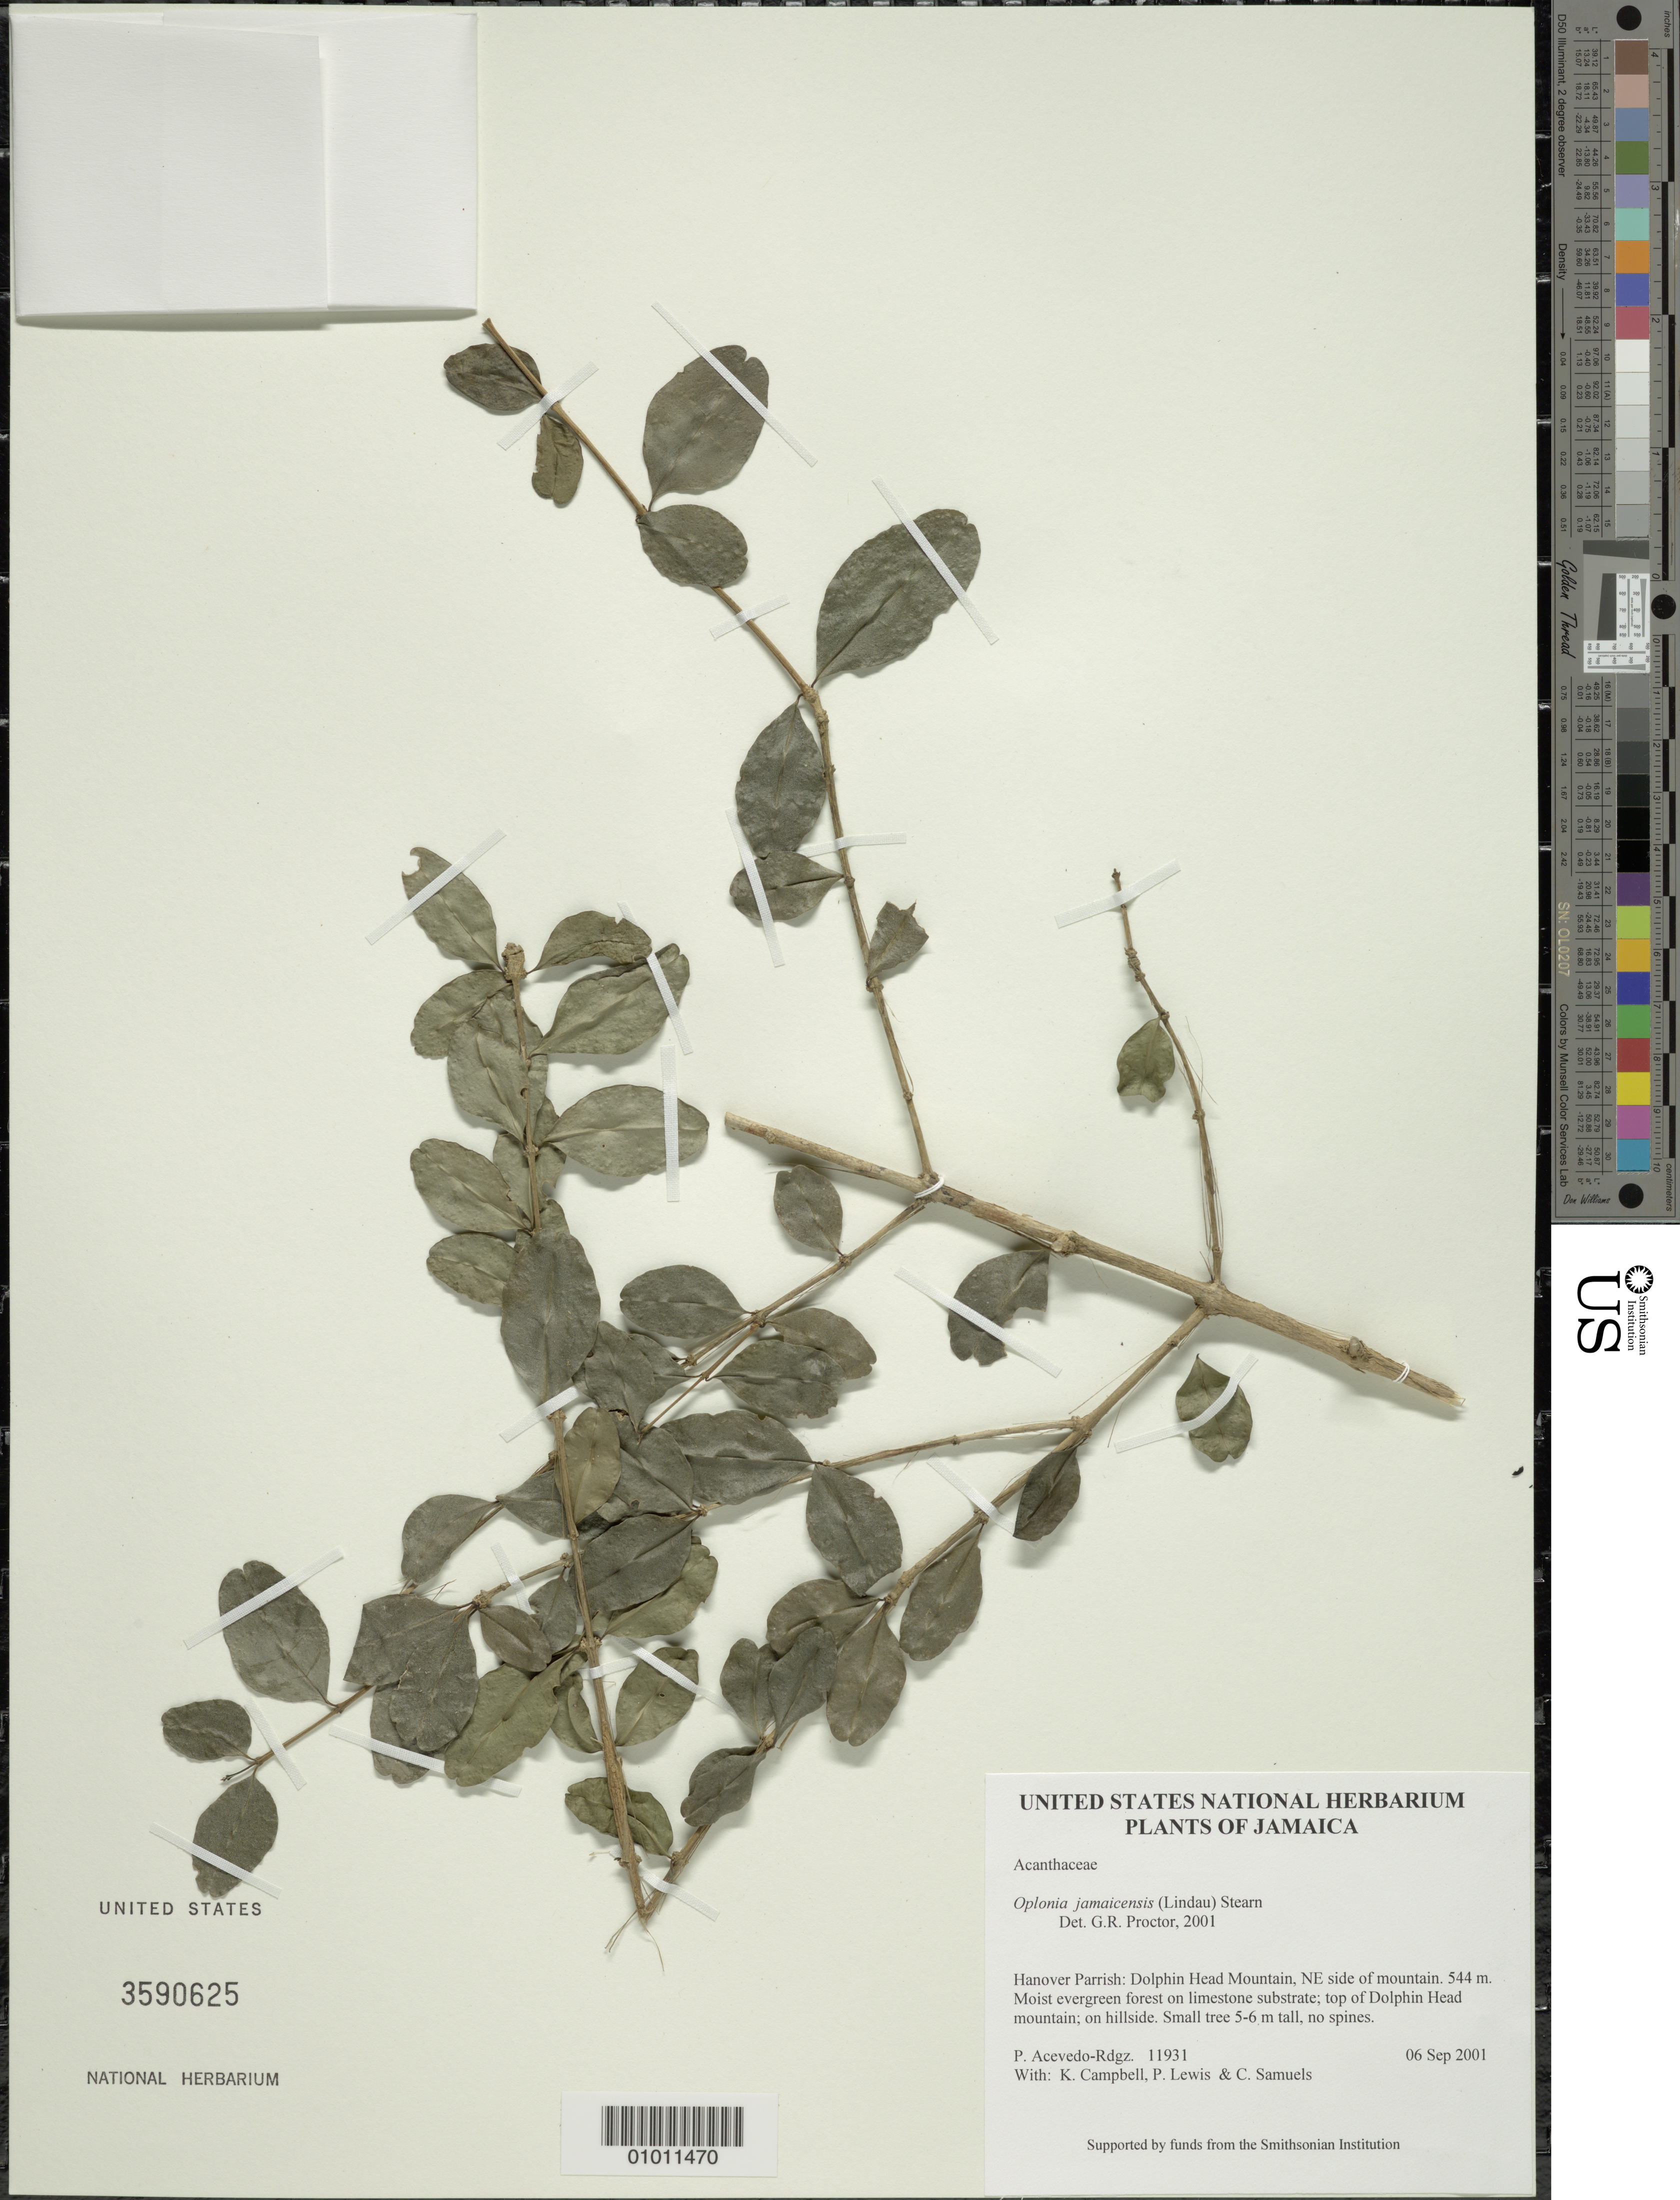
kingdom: Plantae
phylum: Tracheophyta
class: Magnoliopsida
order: Lamiales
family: Acanthaceae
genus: Oplonia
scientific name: Oplonia jamaicensis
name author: (Lindau) Stearn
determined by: Proctor, G. R.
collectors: P. Acevedo-Rodr., K. Campbell, P. Lewis & C. Samuels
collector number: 11931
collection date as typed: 06 Sep 2001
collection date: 2001-09-06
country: Jamaica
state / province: Hanover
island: Jamaica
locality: Hanover Parrish: Dolphin Head Mountain, NE side of mountain.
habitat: Moist evergreen forest on limestone substrate; top of Dolphin Head mountain; on hillside.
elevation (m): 544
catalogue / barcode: US 3690625